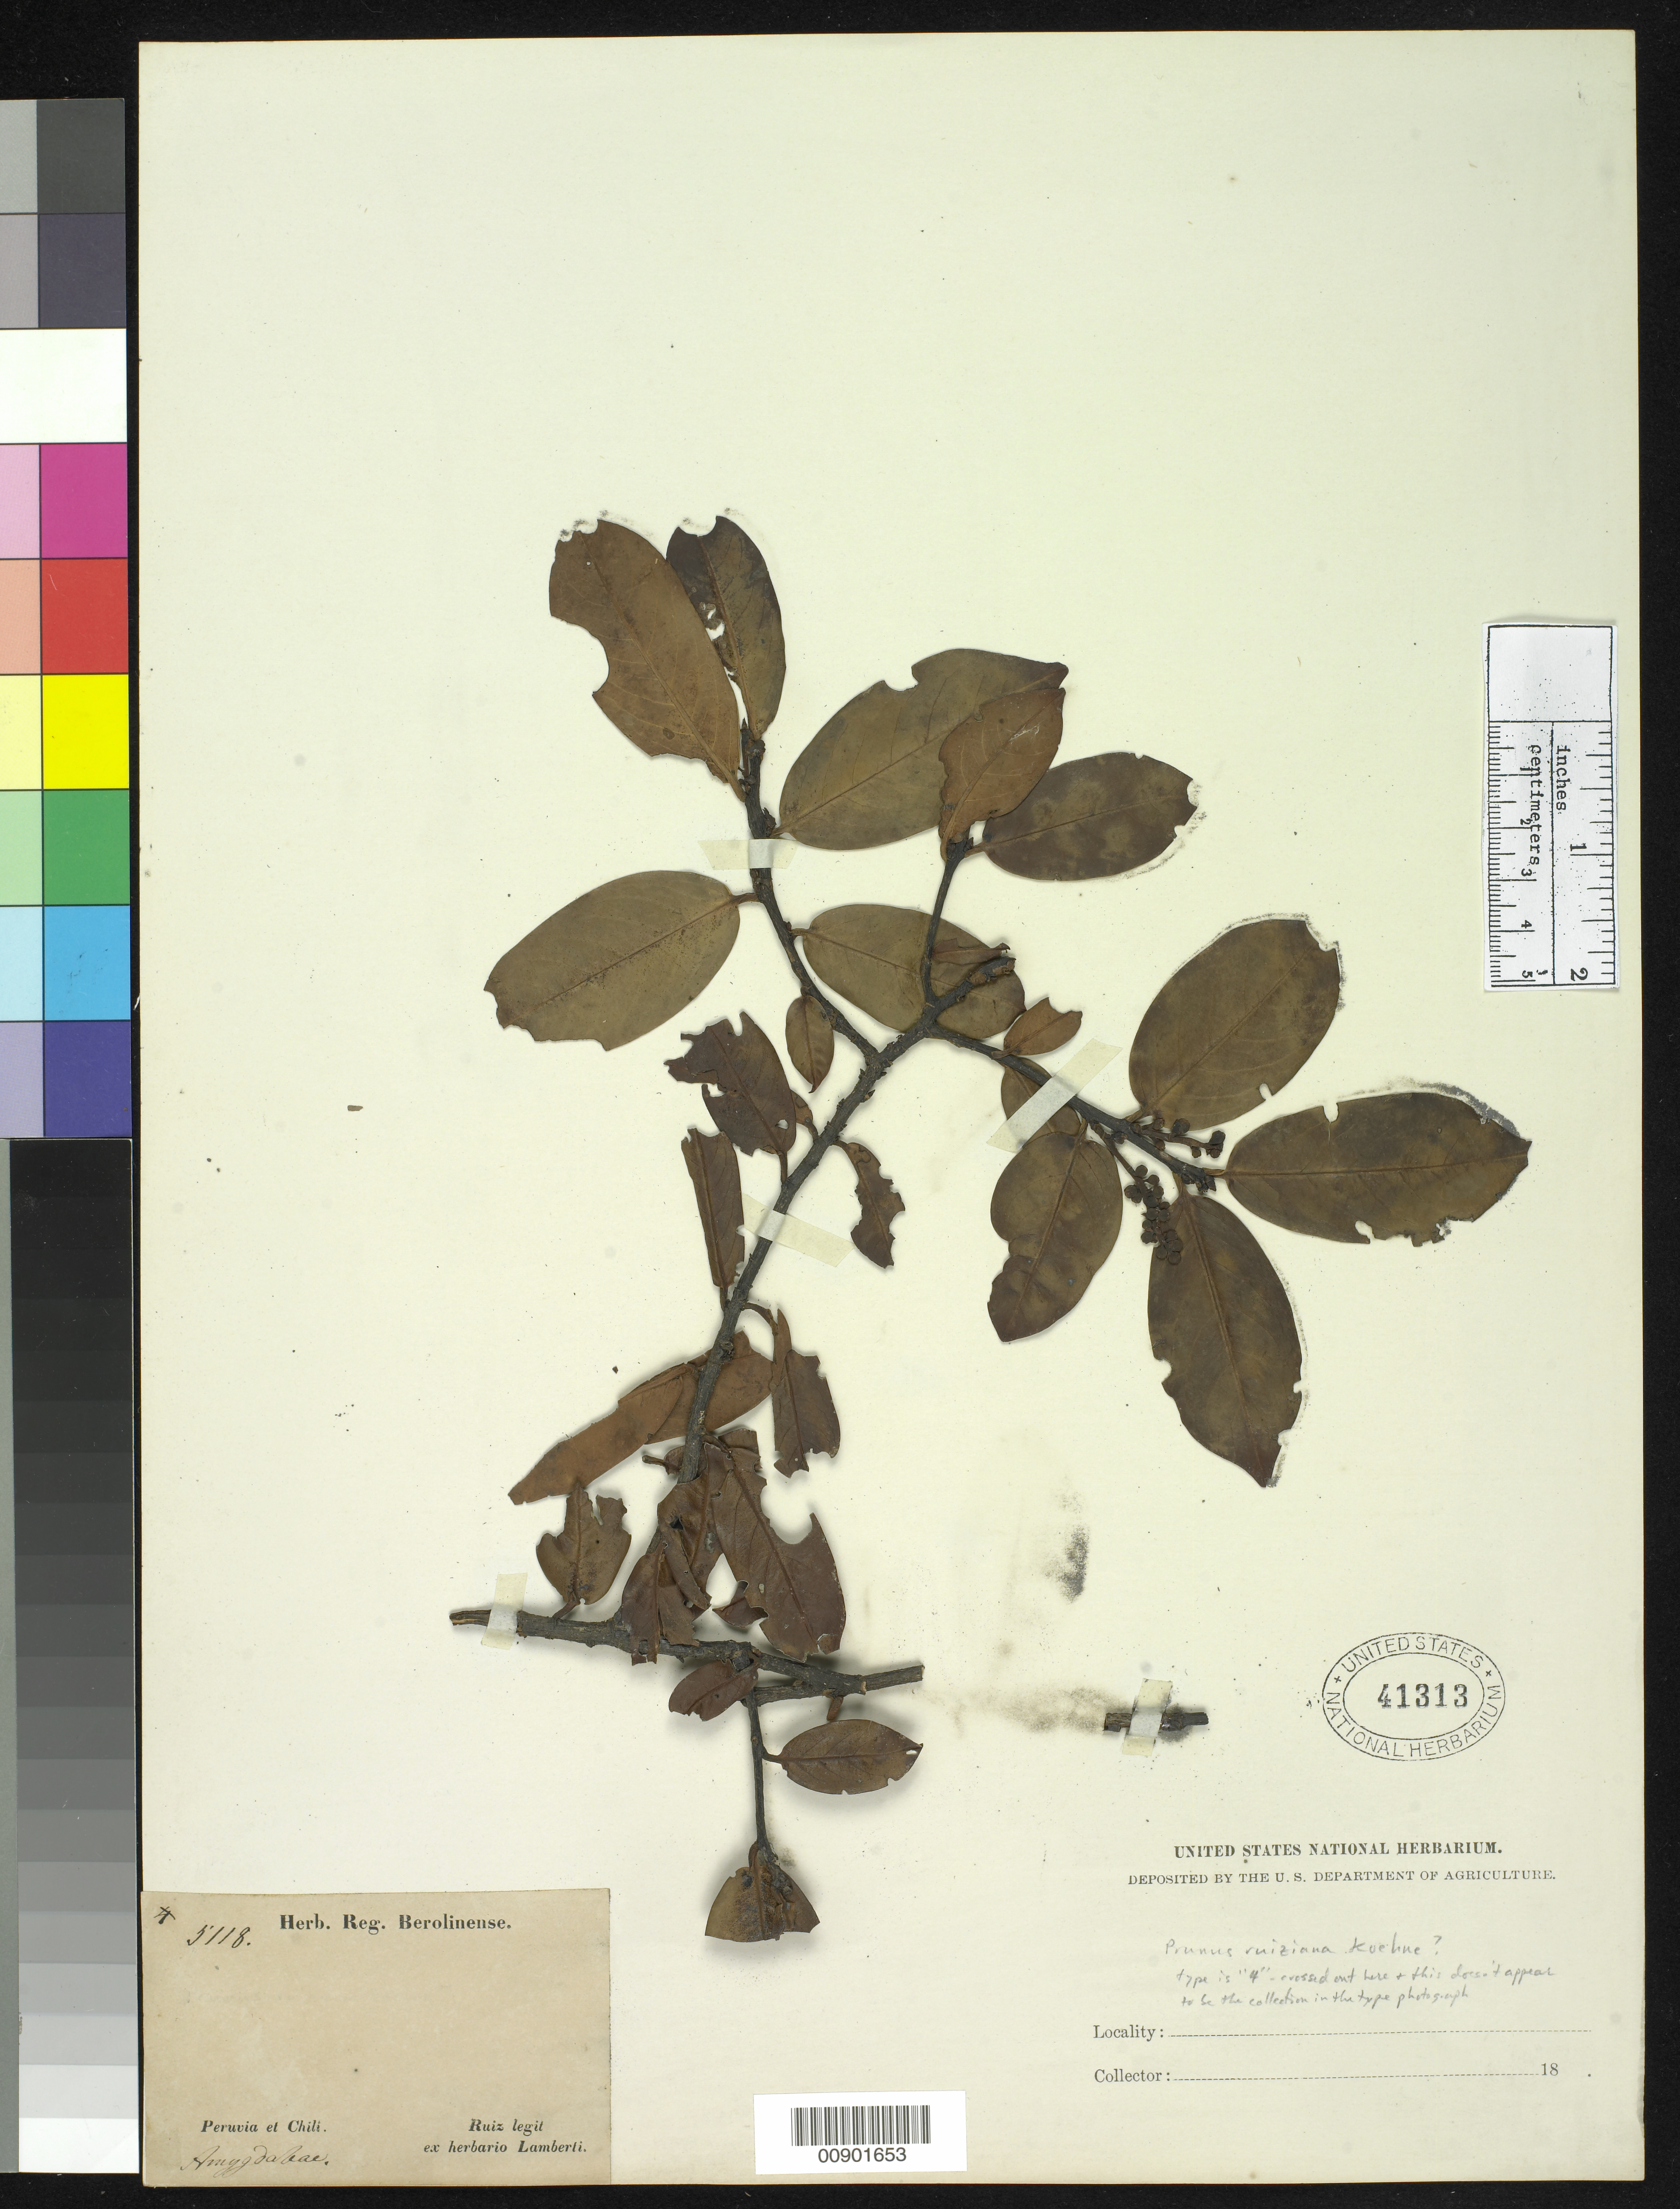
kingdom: Plantae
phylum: Tracheophyta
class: Magnoliopsida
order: Rosales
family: Rosaceae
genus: Prunus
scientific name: Prunus ruiziana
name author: Koehne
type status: Possible Type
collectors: Ruiz, --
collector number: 5118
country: Peru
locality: Peruvia et Chili [protologue: "Peru: in Hainen bei Pillao"].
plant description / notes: Protologue, "Peru: in Hainen bei Pillao (Ruiz n. 4)". Specimen label bears "4" crossed out, and separately numbered "5118".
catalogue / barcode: US 41313